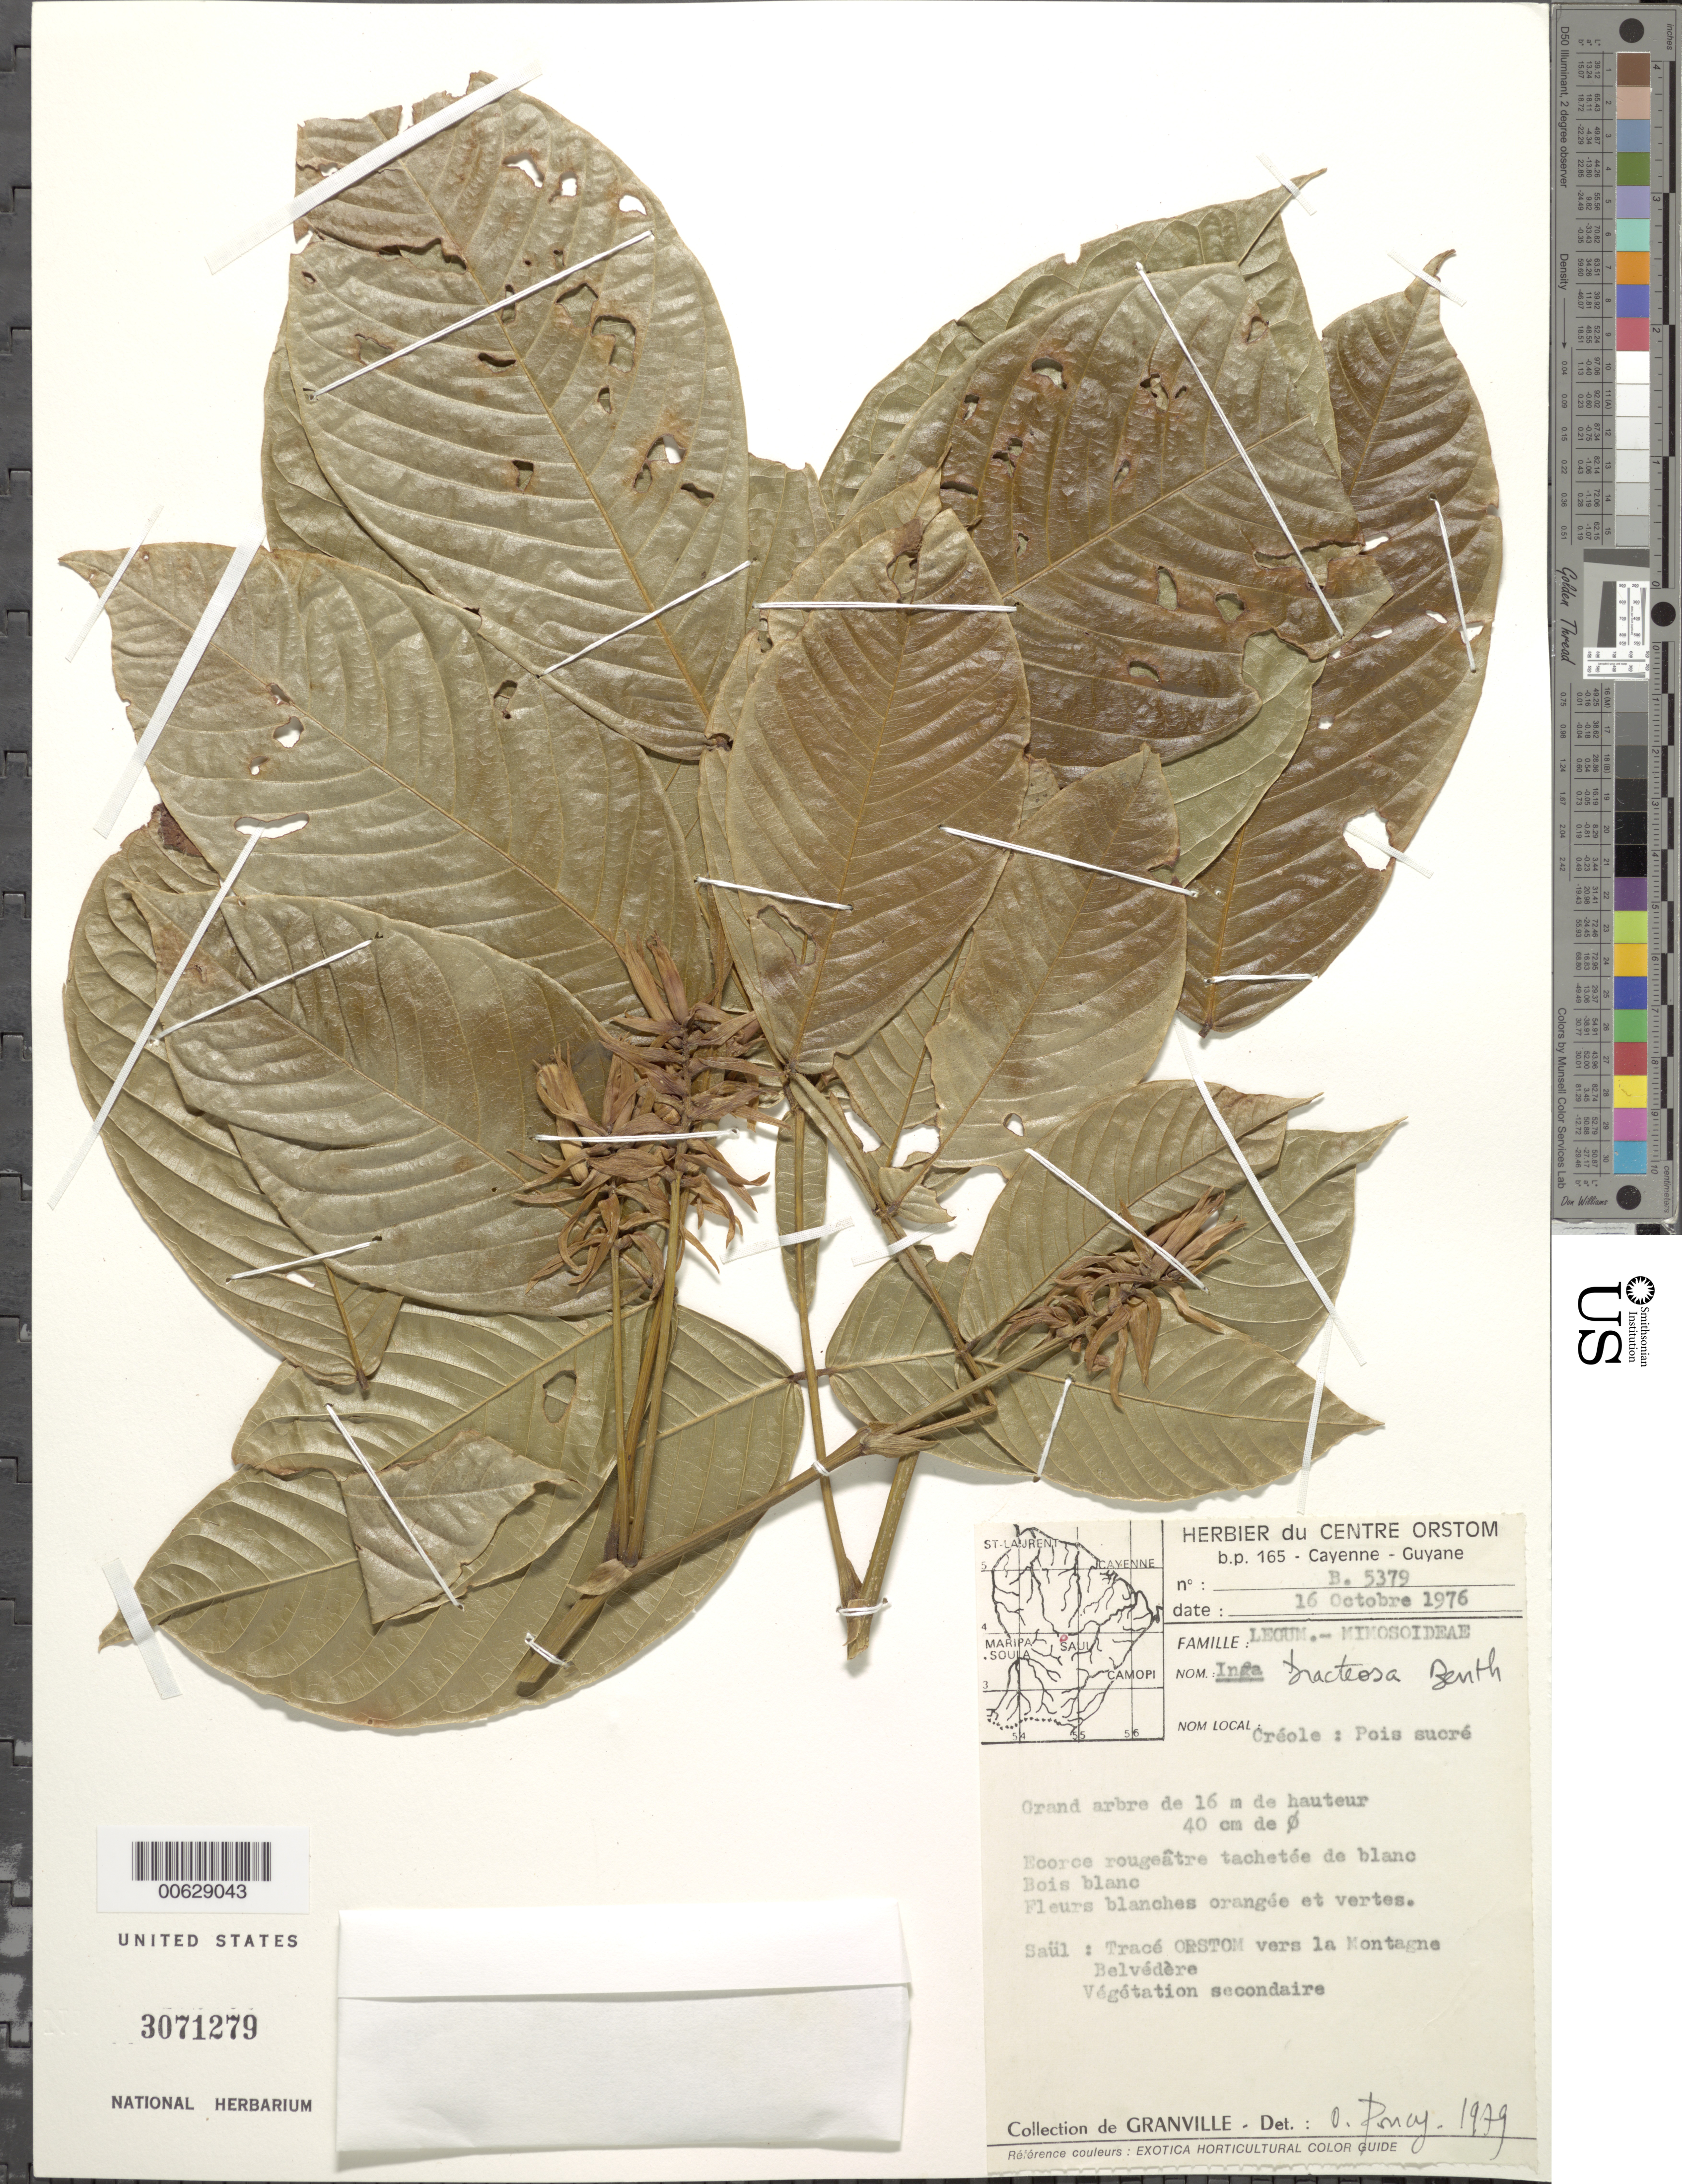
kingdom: Plantae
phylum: Tracheophyta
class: Magnoliopsida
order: Fabales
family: Fabaceae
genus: Inga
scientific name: Inga macrophylla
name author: Humb. & Bonpl. ex Willd.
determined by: Poncy, O.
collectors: J.-J. de Granville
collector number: B 5379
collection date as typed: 16-Oct-76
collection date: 1976-10-16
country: French Guiana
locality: Saül, ORSTOM, vers la Montagne Belvédère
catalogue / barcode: US 3071279